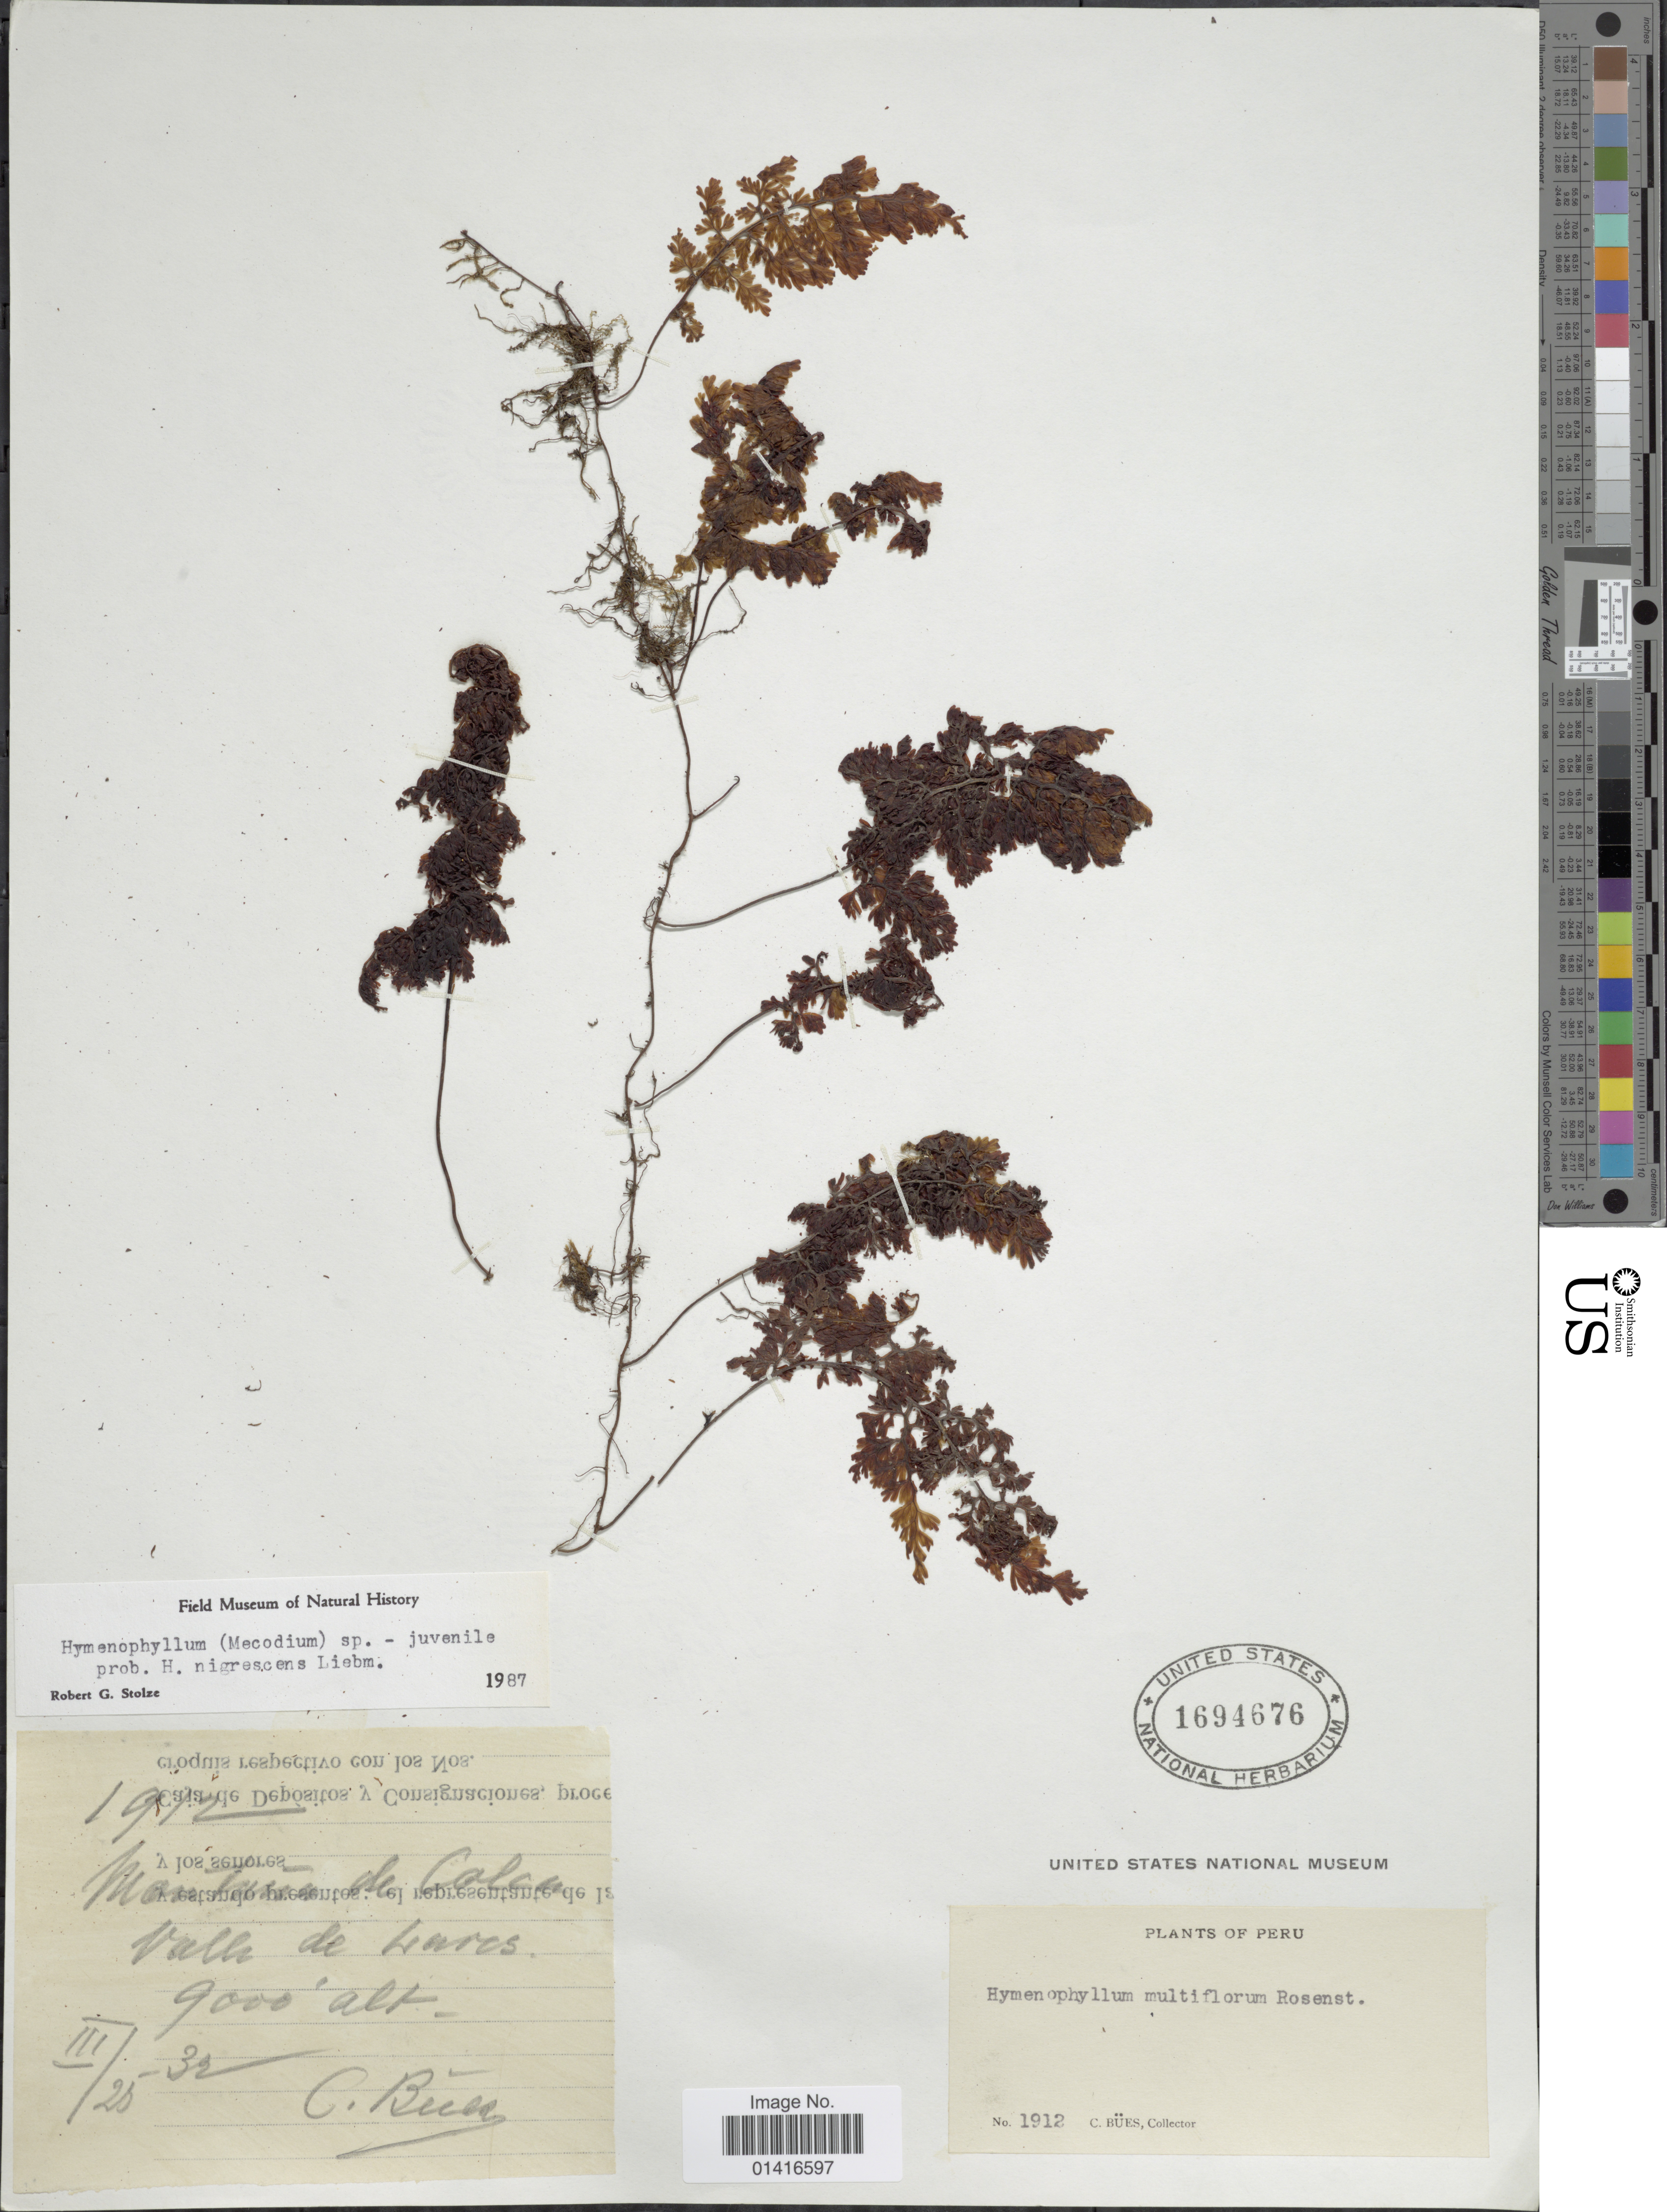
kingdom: Plantae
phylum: Tracheophyta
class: Polypodiopsida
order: Hymenophyllales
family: Hymenophyllaceae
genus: Hymenophyllum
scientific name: Hymenophyllum myriocarpum var. myriocarpum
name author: Hook.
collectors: C. Bues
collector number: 1912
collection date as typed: Transcribed d/m/y: 25/3/32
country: Peru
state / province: Cusco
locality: Montaña de Calca. Valle de Lares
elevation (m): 2743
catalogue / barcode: US 1694676